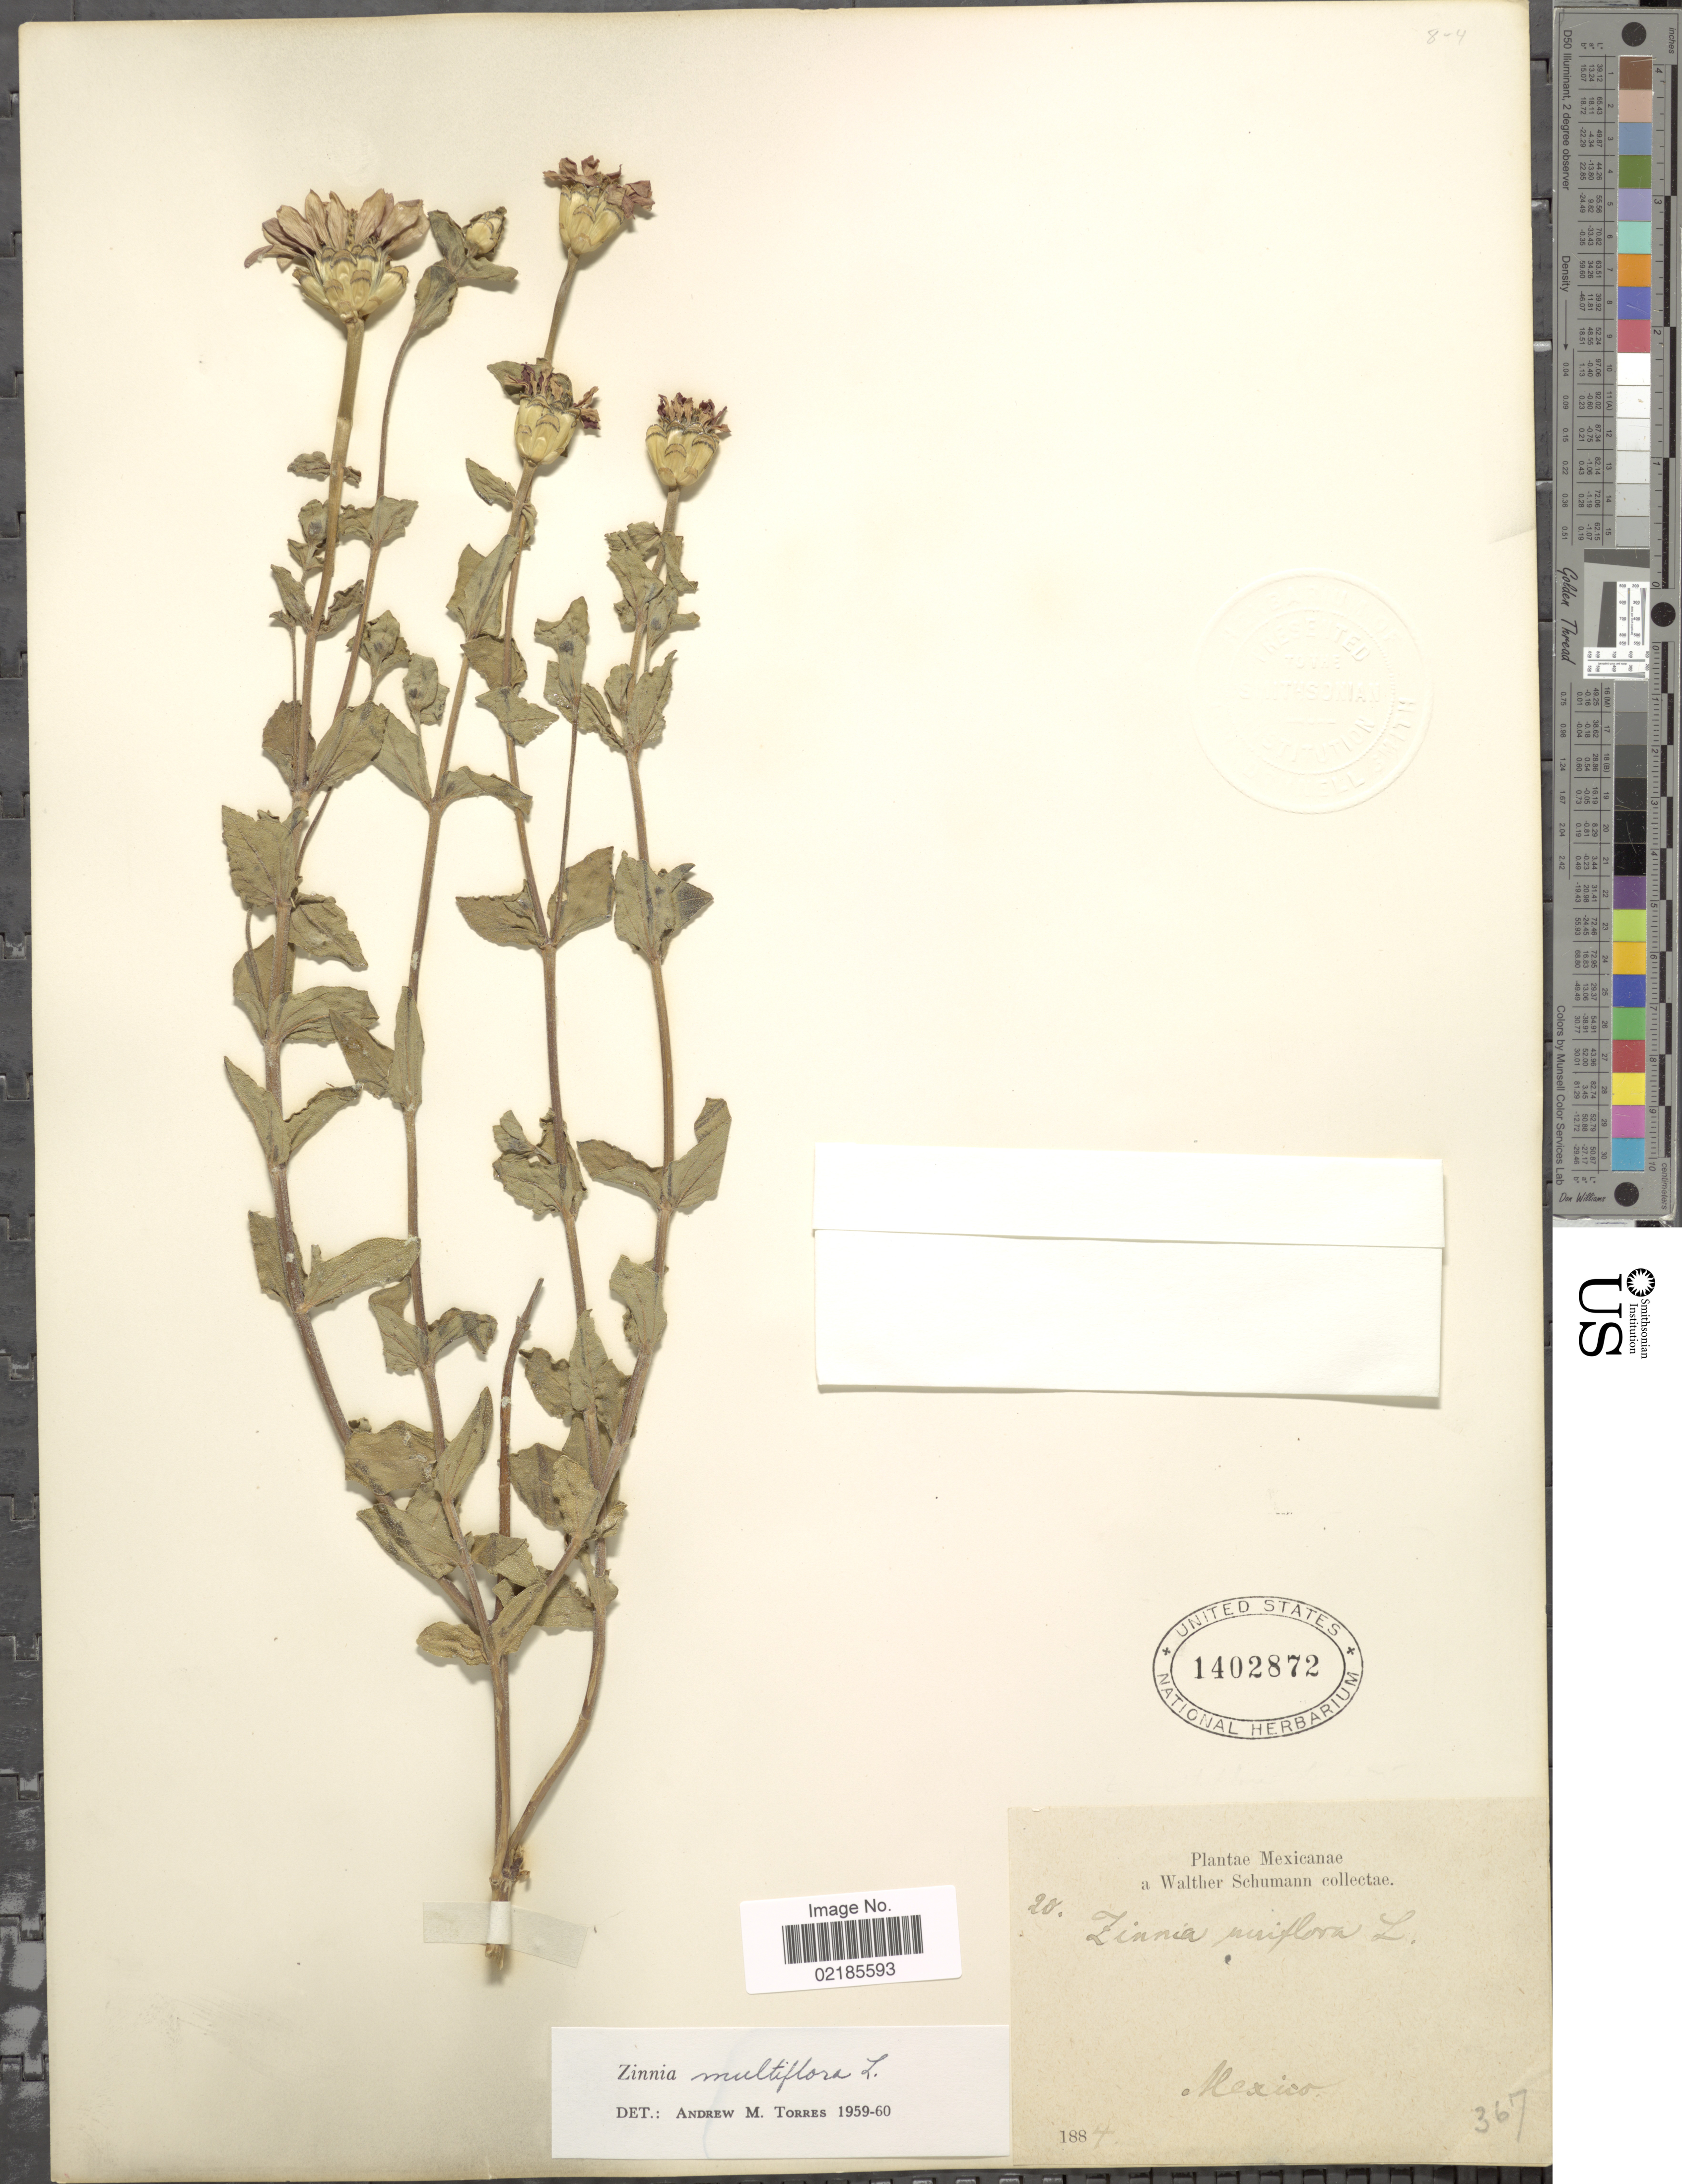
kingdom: Plantae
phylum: Tracheophyta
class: Magnoliopsida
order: Asterales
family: Asteraceae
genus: Zinnia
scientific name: Zinnia peruviana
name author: (L.) L.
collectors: W. Schumann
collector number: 20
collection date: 1884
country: Mexico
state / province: México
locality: Mexicanae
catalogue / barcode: US 1402872